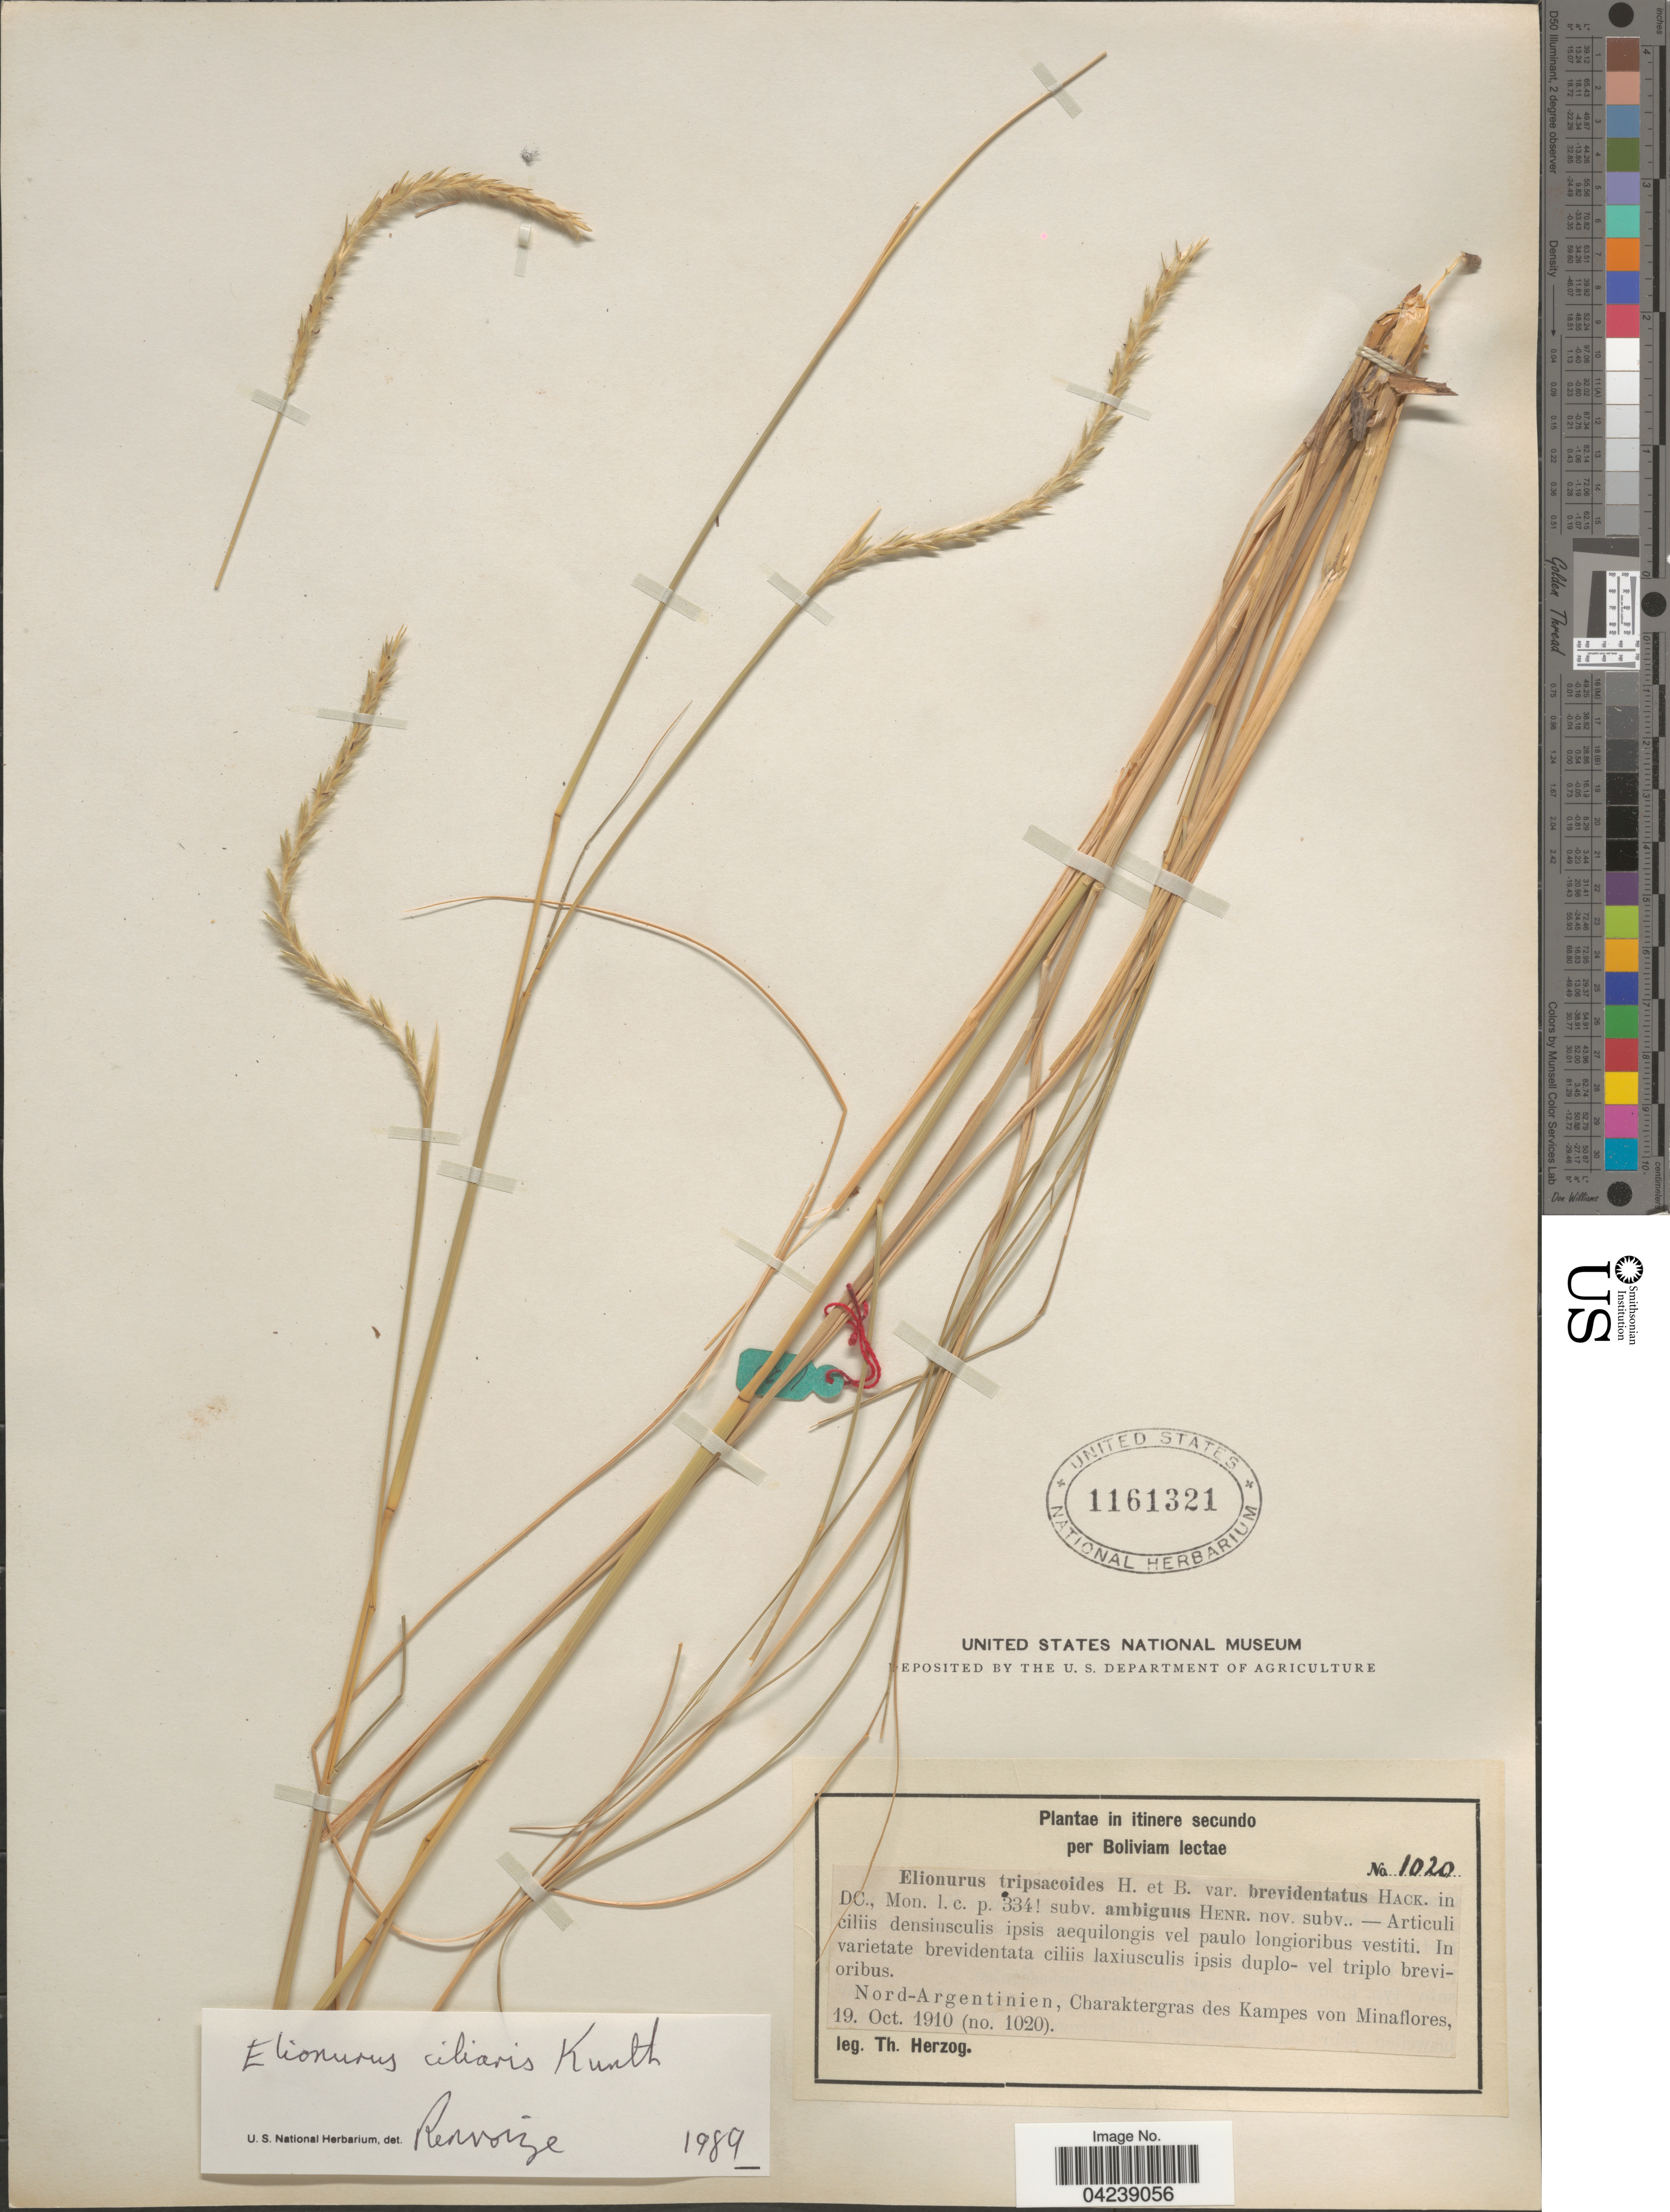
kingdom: Plantae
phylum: Tracheophyta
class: Liliopsida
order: Poales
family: Poaceae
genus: Elionurus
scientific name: Elionurus muticus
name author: (Spreng.) Kuntze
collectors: T. Herzog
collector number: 1020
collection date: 1910-10-19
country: Argentina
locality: Nord-Argentinien, Charaktergras des Kampes von Minaflores.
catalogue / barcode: US 1161321